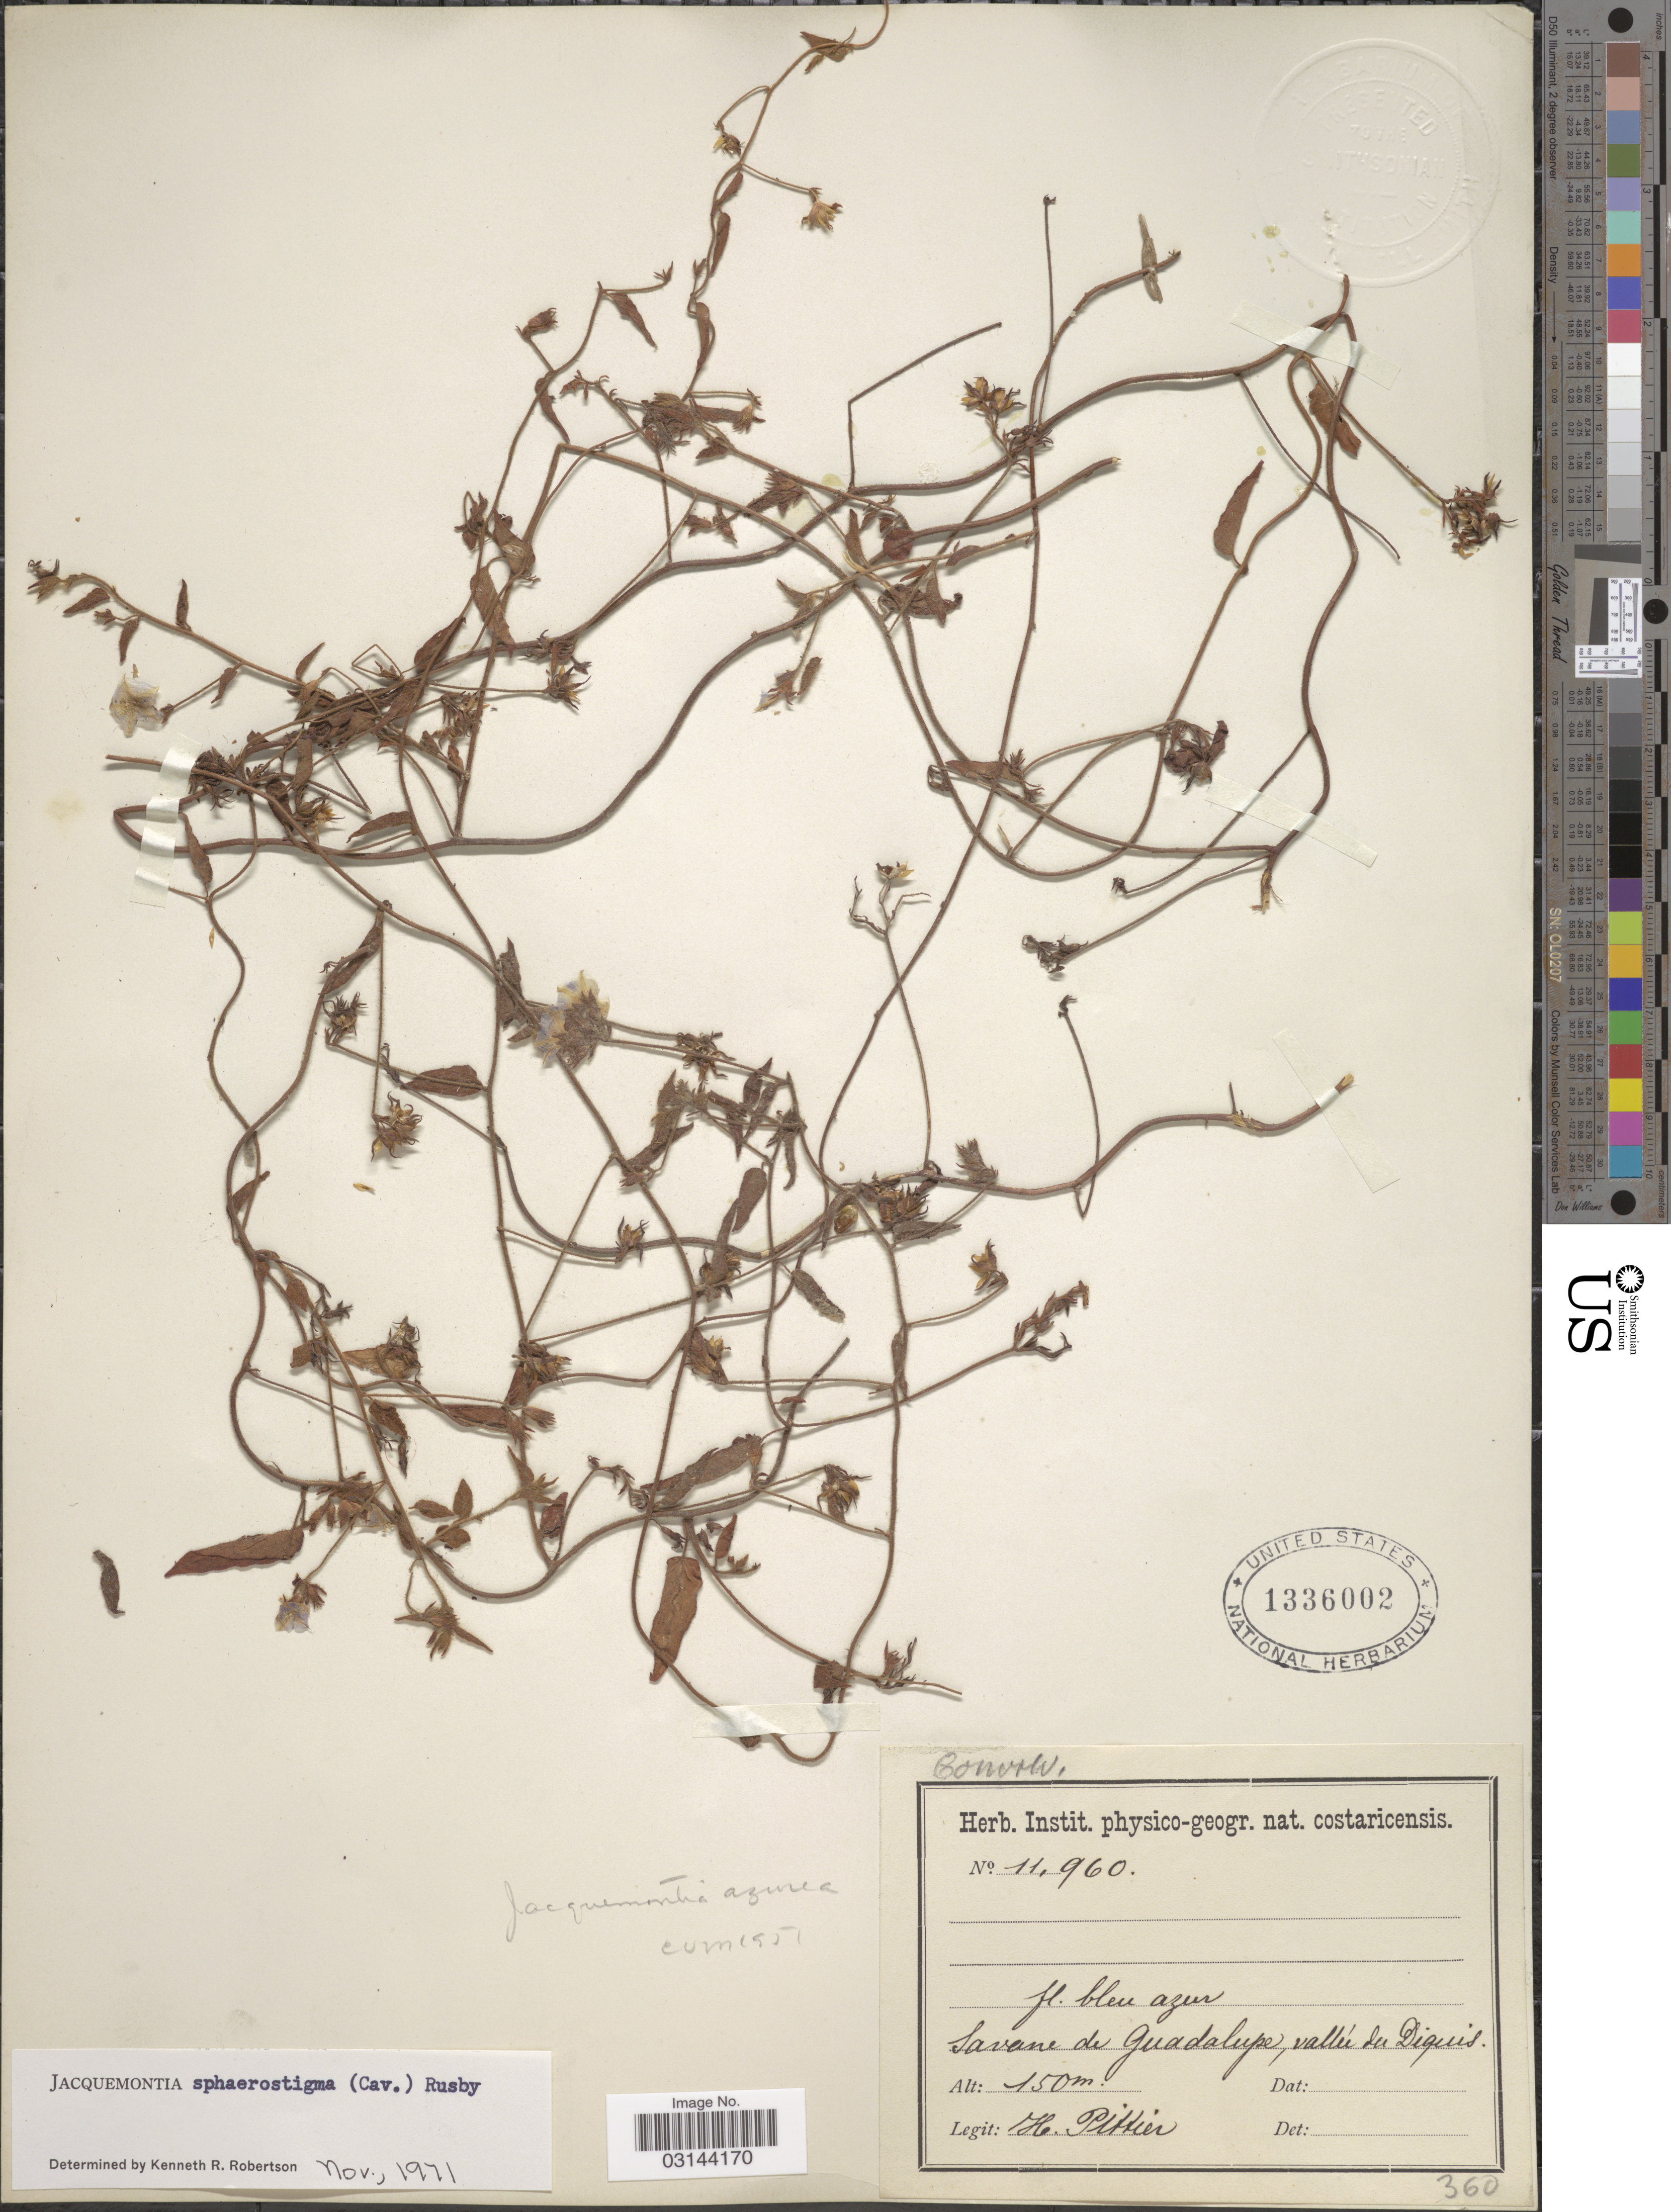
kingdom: Plantae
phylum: Tracheophyta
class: Magnoliopsida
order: Solanales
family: Convolvulaceae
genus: Jacquemontia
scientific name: Jacquemontia sphaerostigma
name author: (Cav.) Rusby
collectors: H. F. Pittier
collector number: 11960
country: Costa Rica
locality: Savane de Guadalupe, vallée du Diquis.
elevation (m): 150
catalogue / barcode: US 1336002